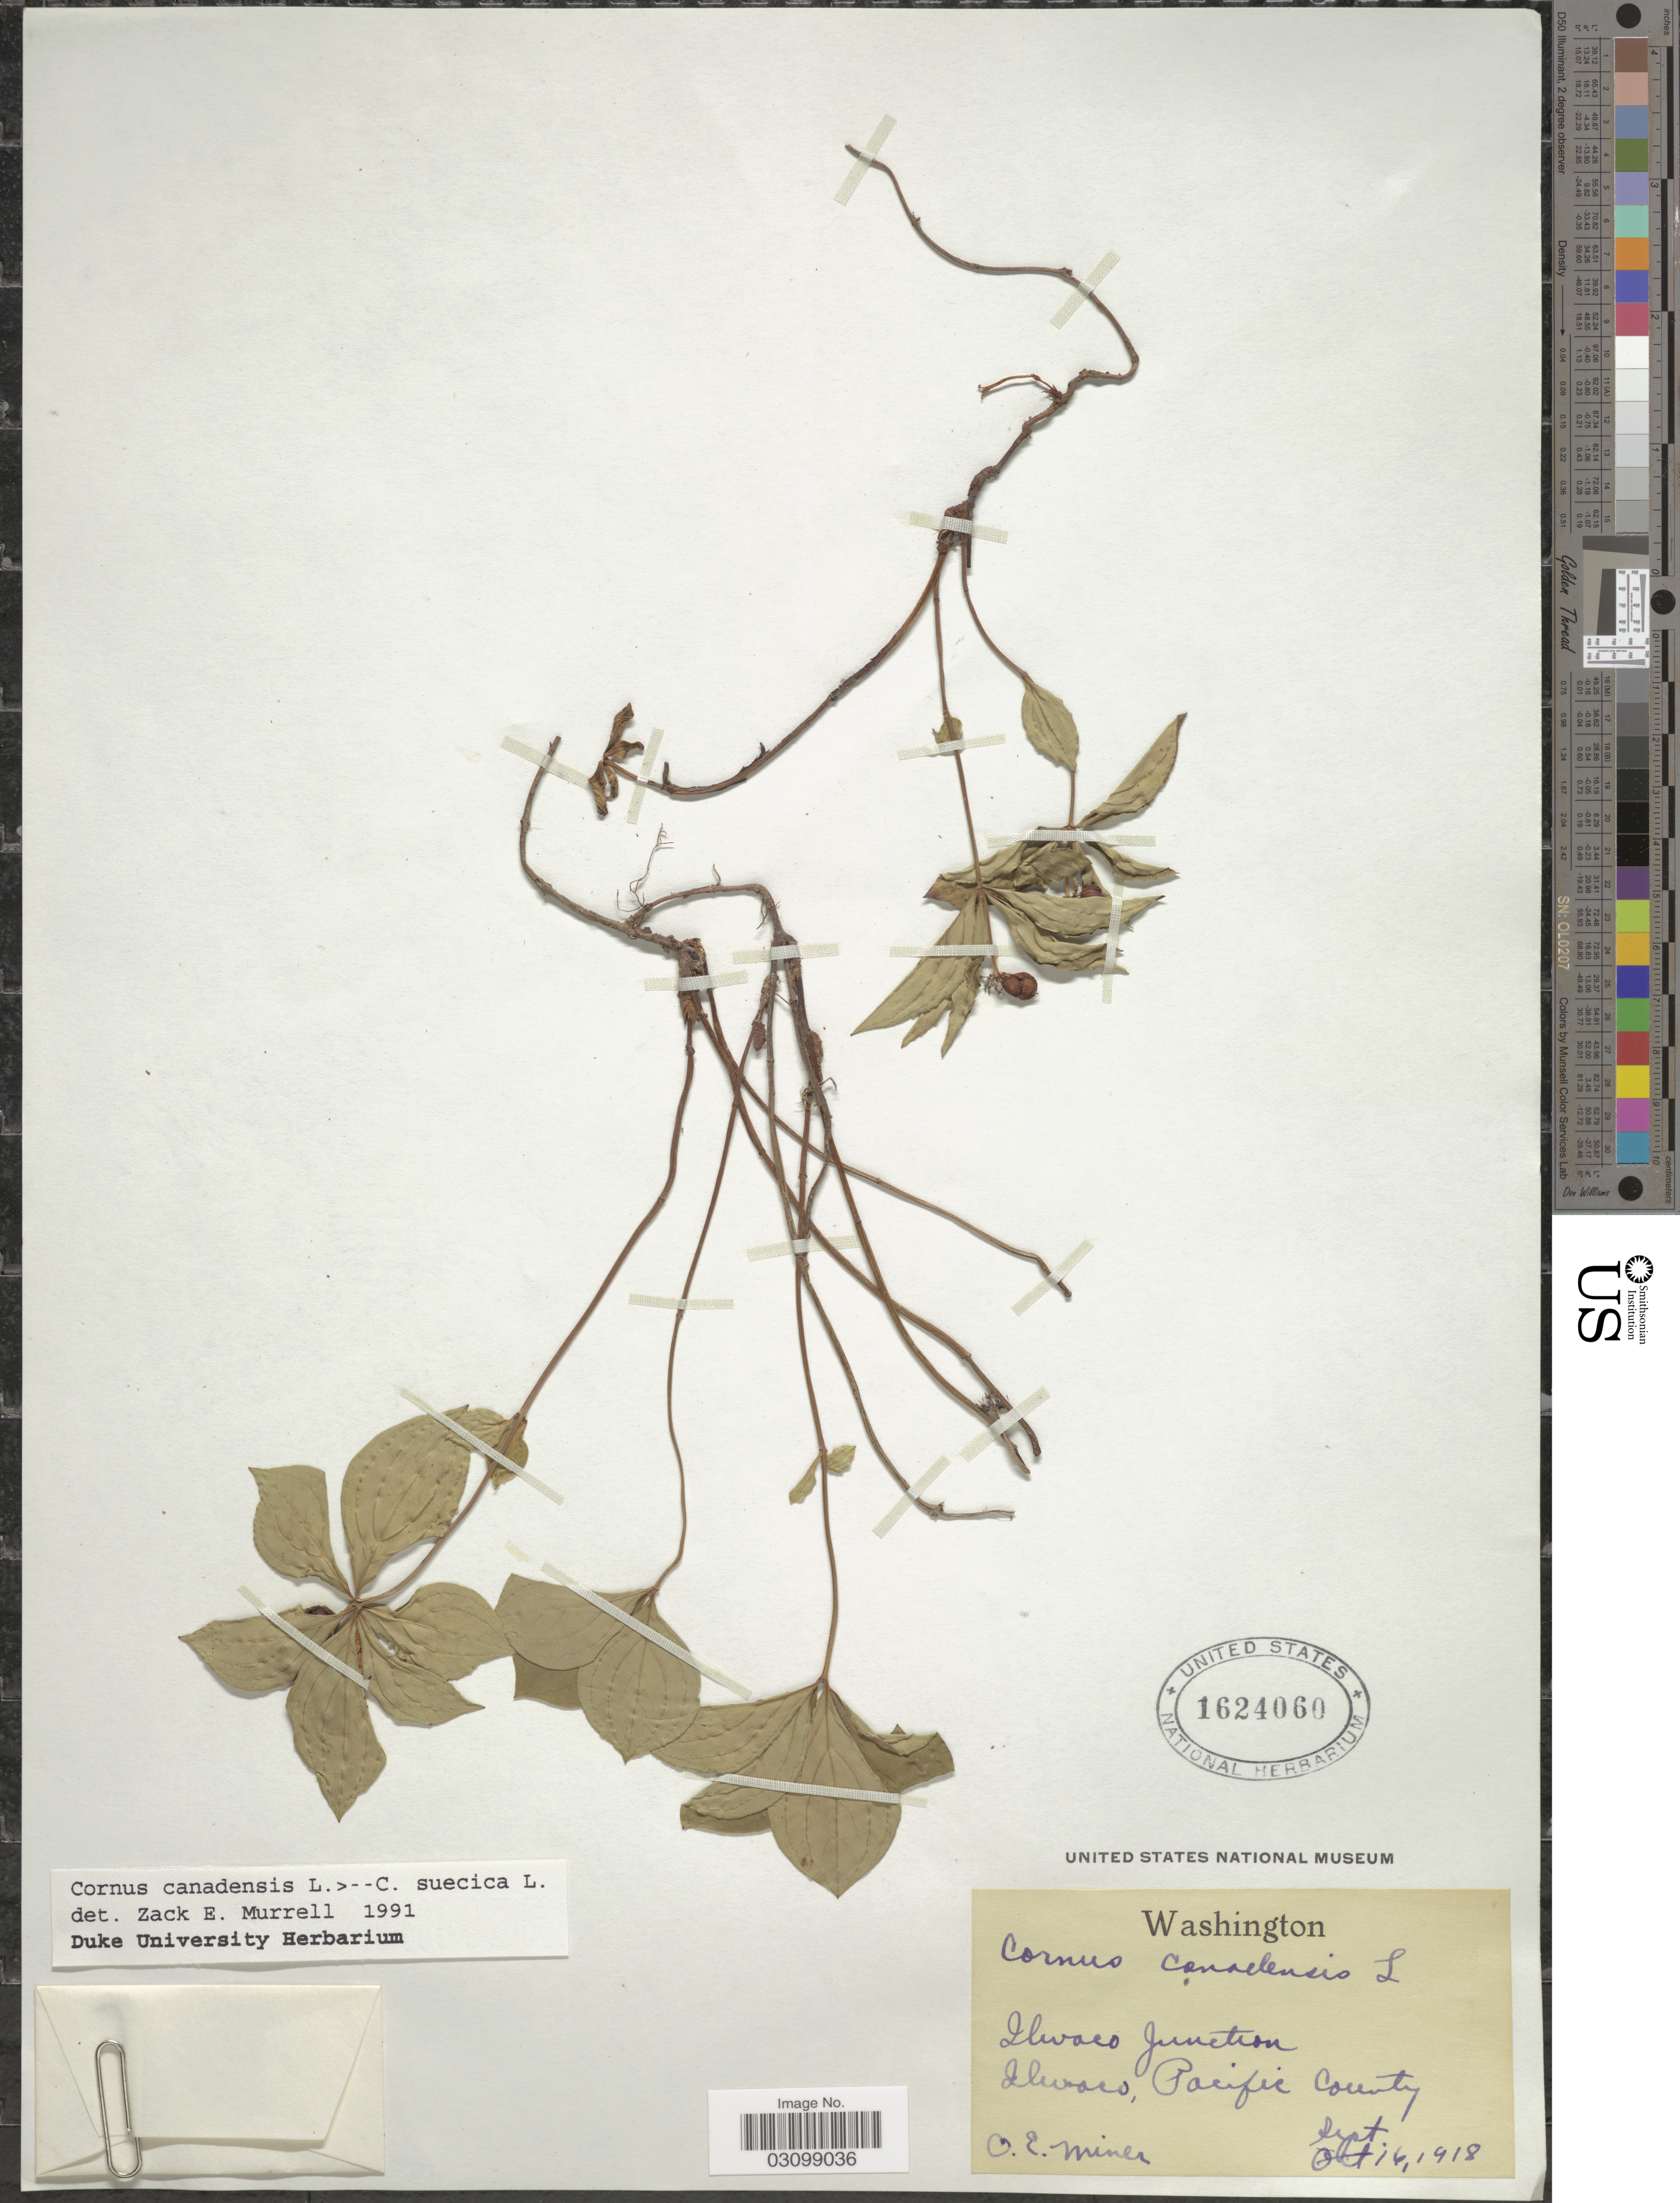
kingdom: Plantae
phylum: Tracheophyta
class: Magnoliopsida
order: Cornales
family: Cornaceae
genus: Cornus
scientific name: Cornus sp.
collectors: O. Miner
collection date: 1918-09-16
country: United States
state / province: Washington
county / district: Pacific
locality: Ilwaco Junction, Ilwaco, Pacific County.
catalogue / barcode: US 1624060